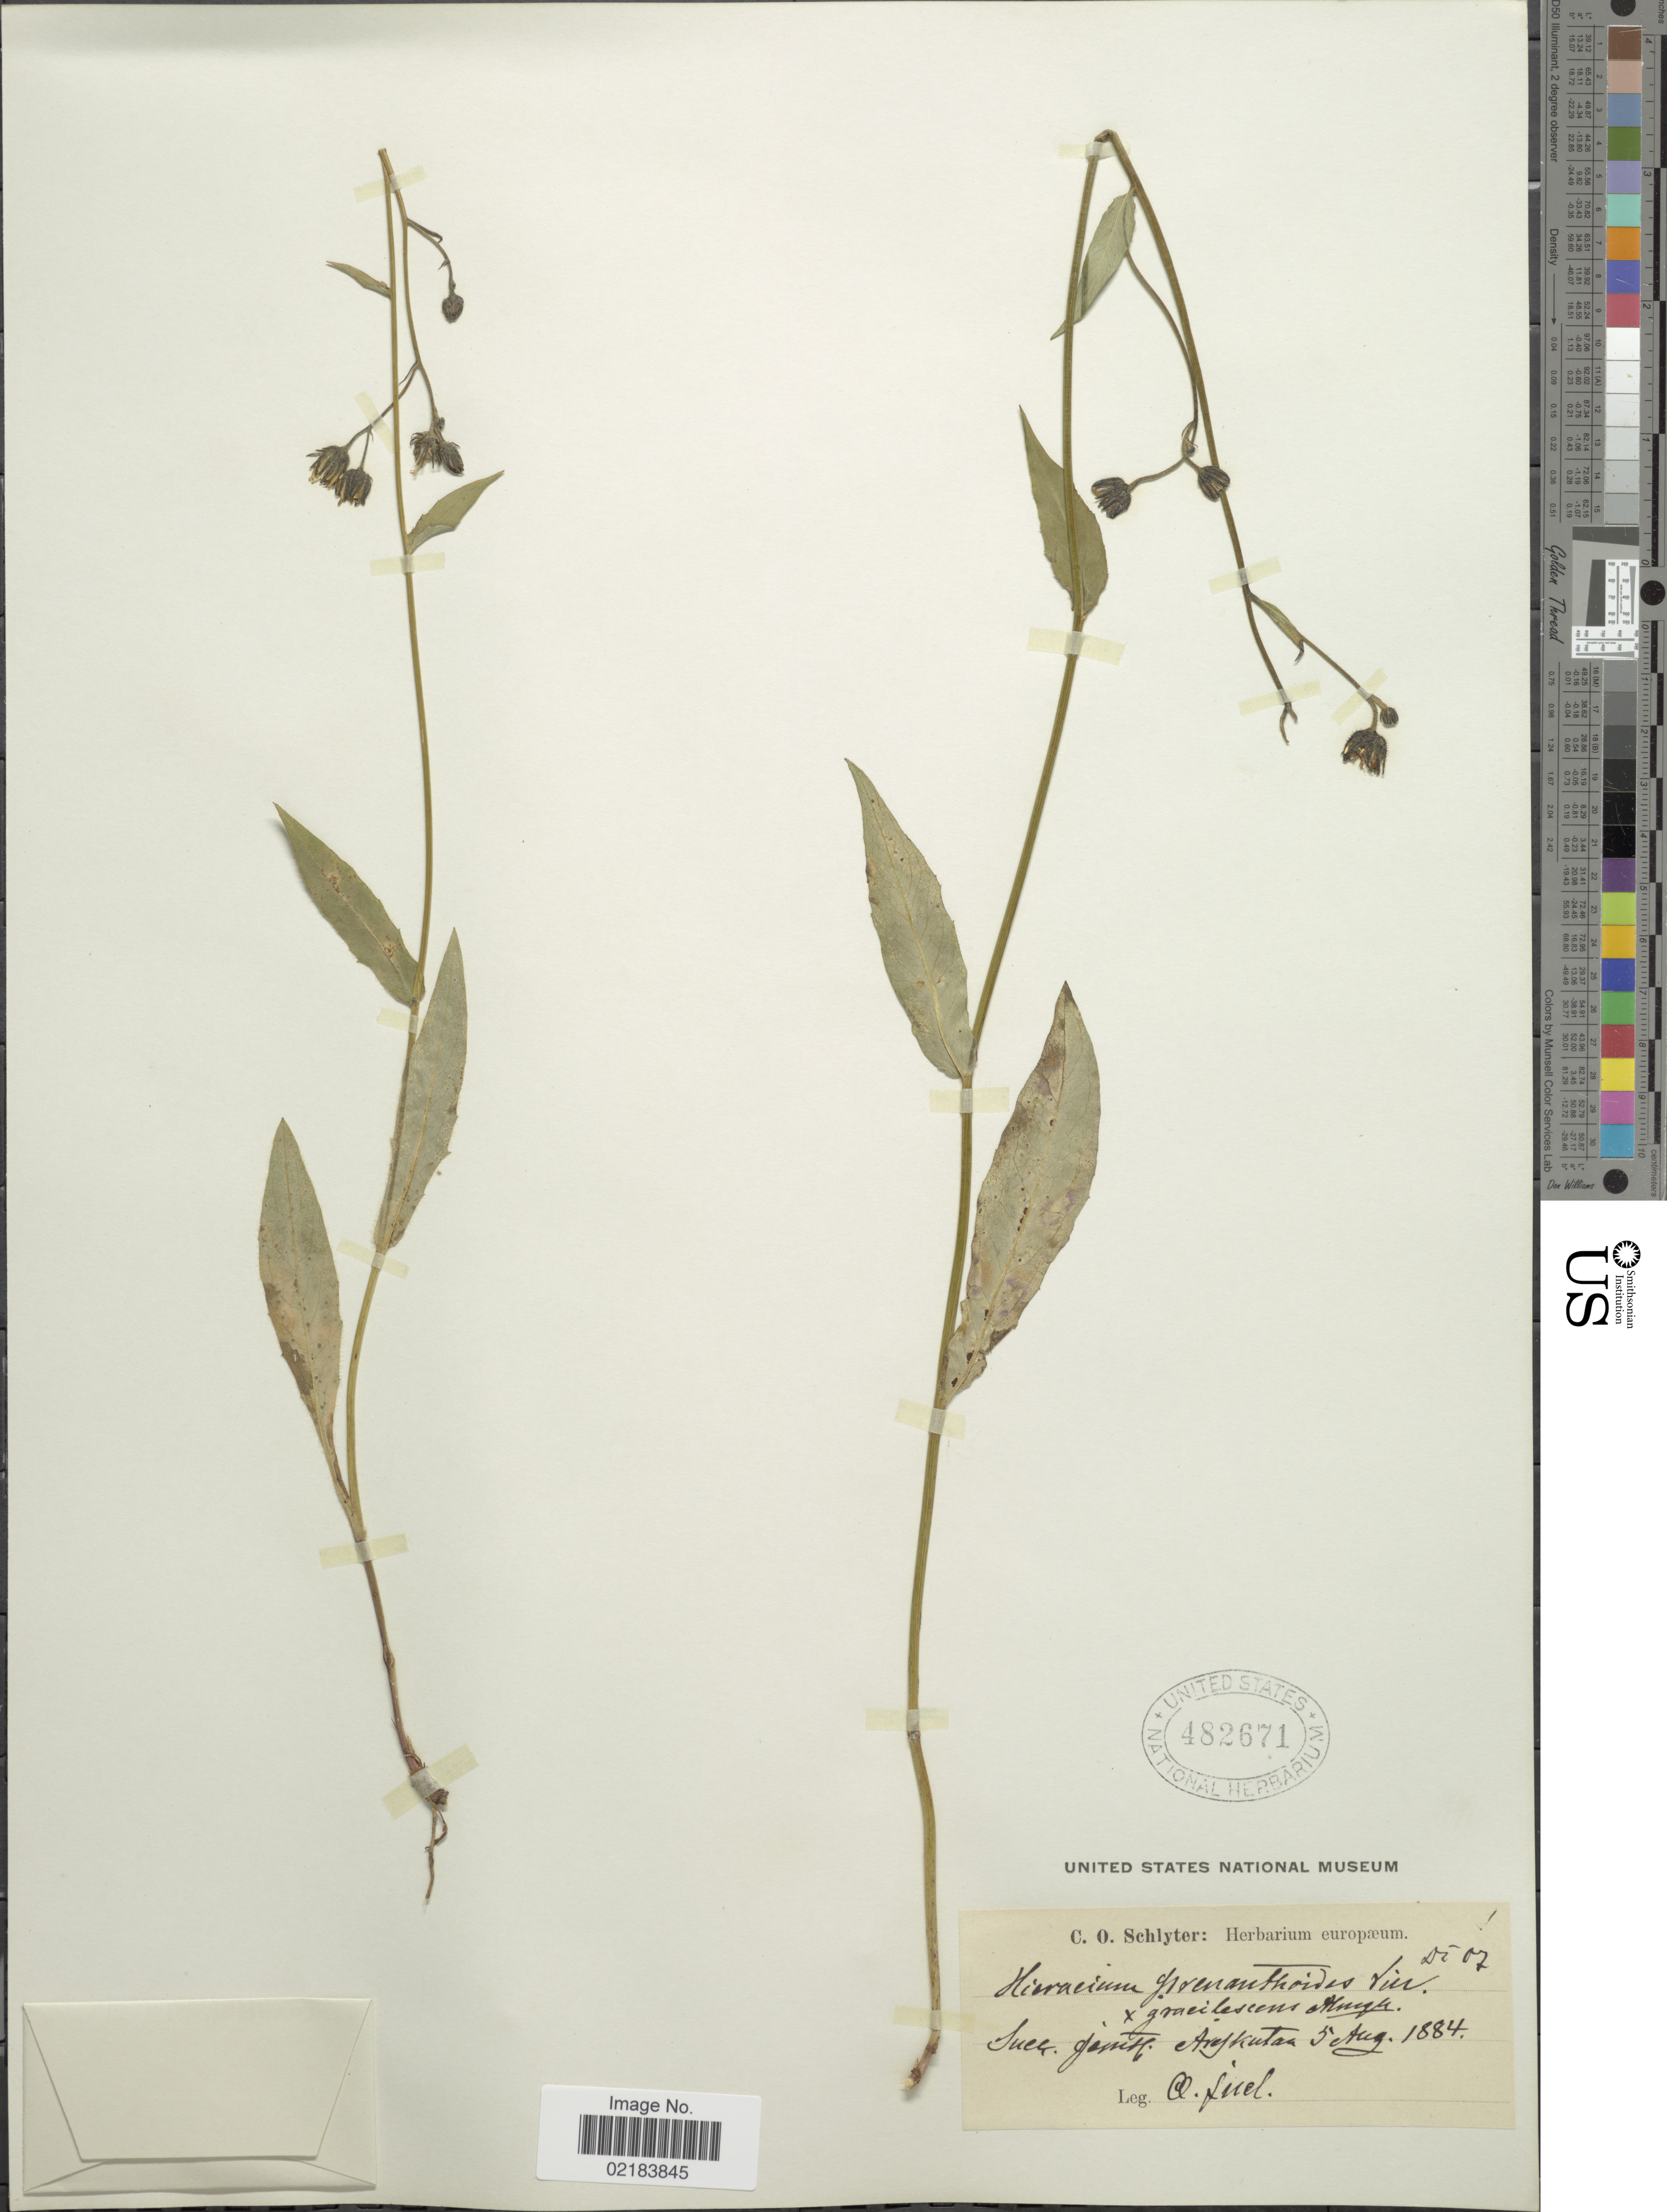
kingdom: Plantae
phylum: Tracheophyta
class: Magnoliopsida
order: Asterales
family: Asteraceae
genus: Hieracium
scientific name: Hieracium prenanthoides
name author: Vill.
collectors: C. Schlyter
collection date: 1884-08-05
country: Sweden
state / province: Jämtland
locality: Suec. Jamtl. Areskutan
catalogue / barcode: US 482671